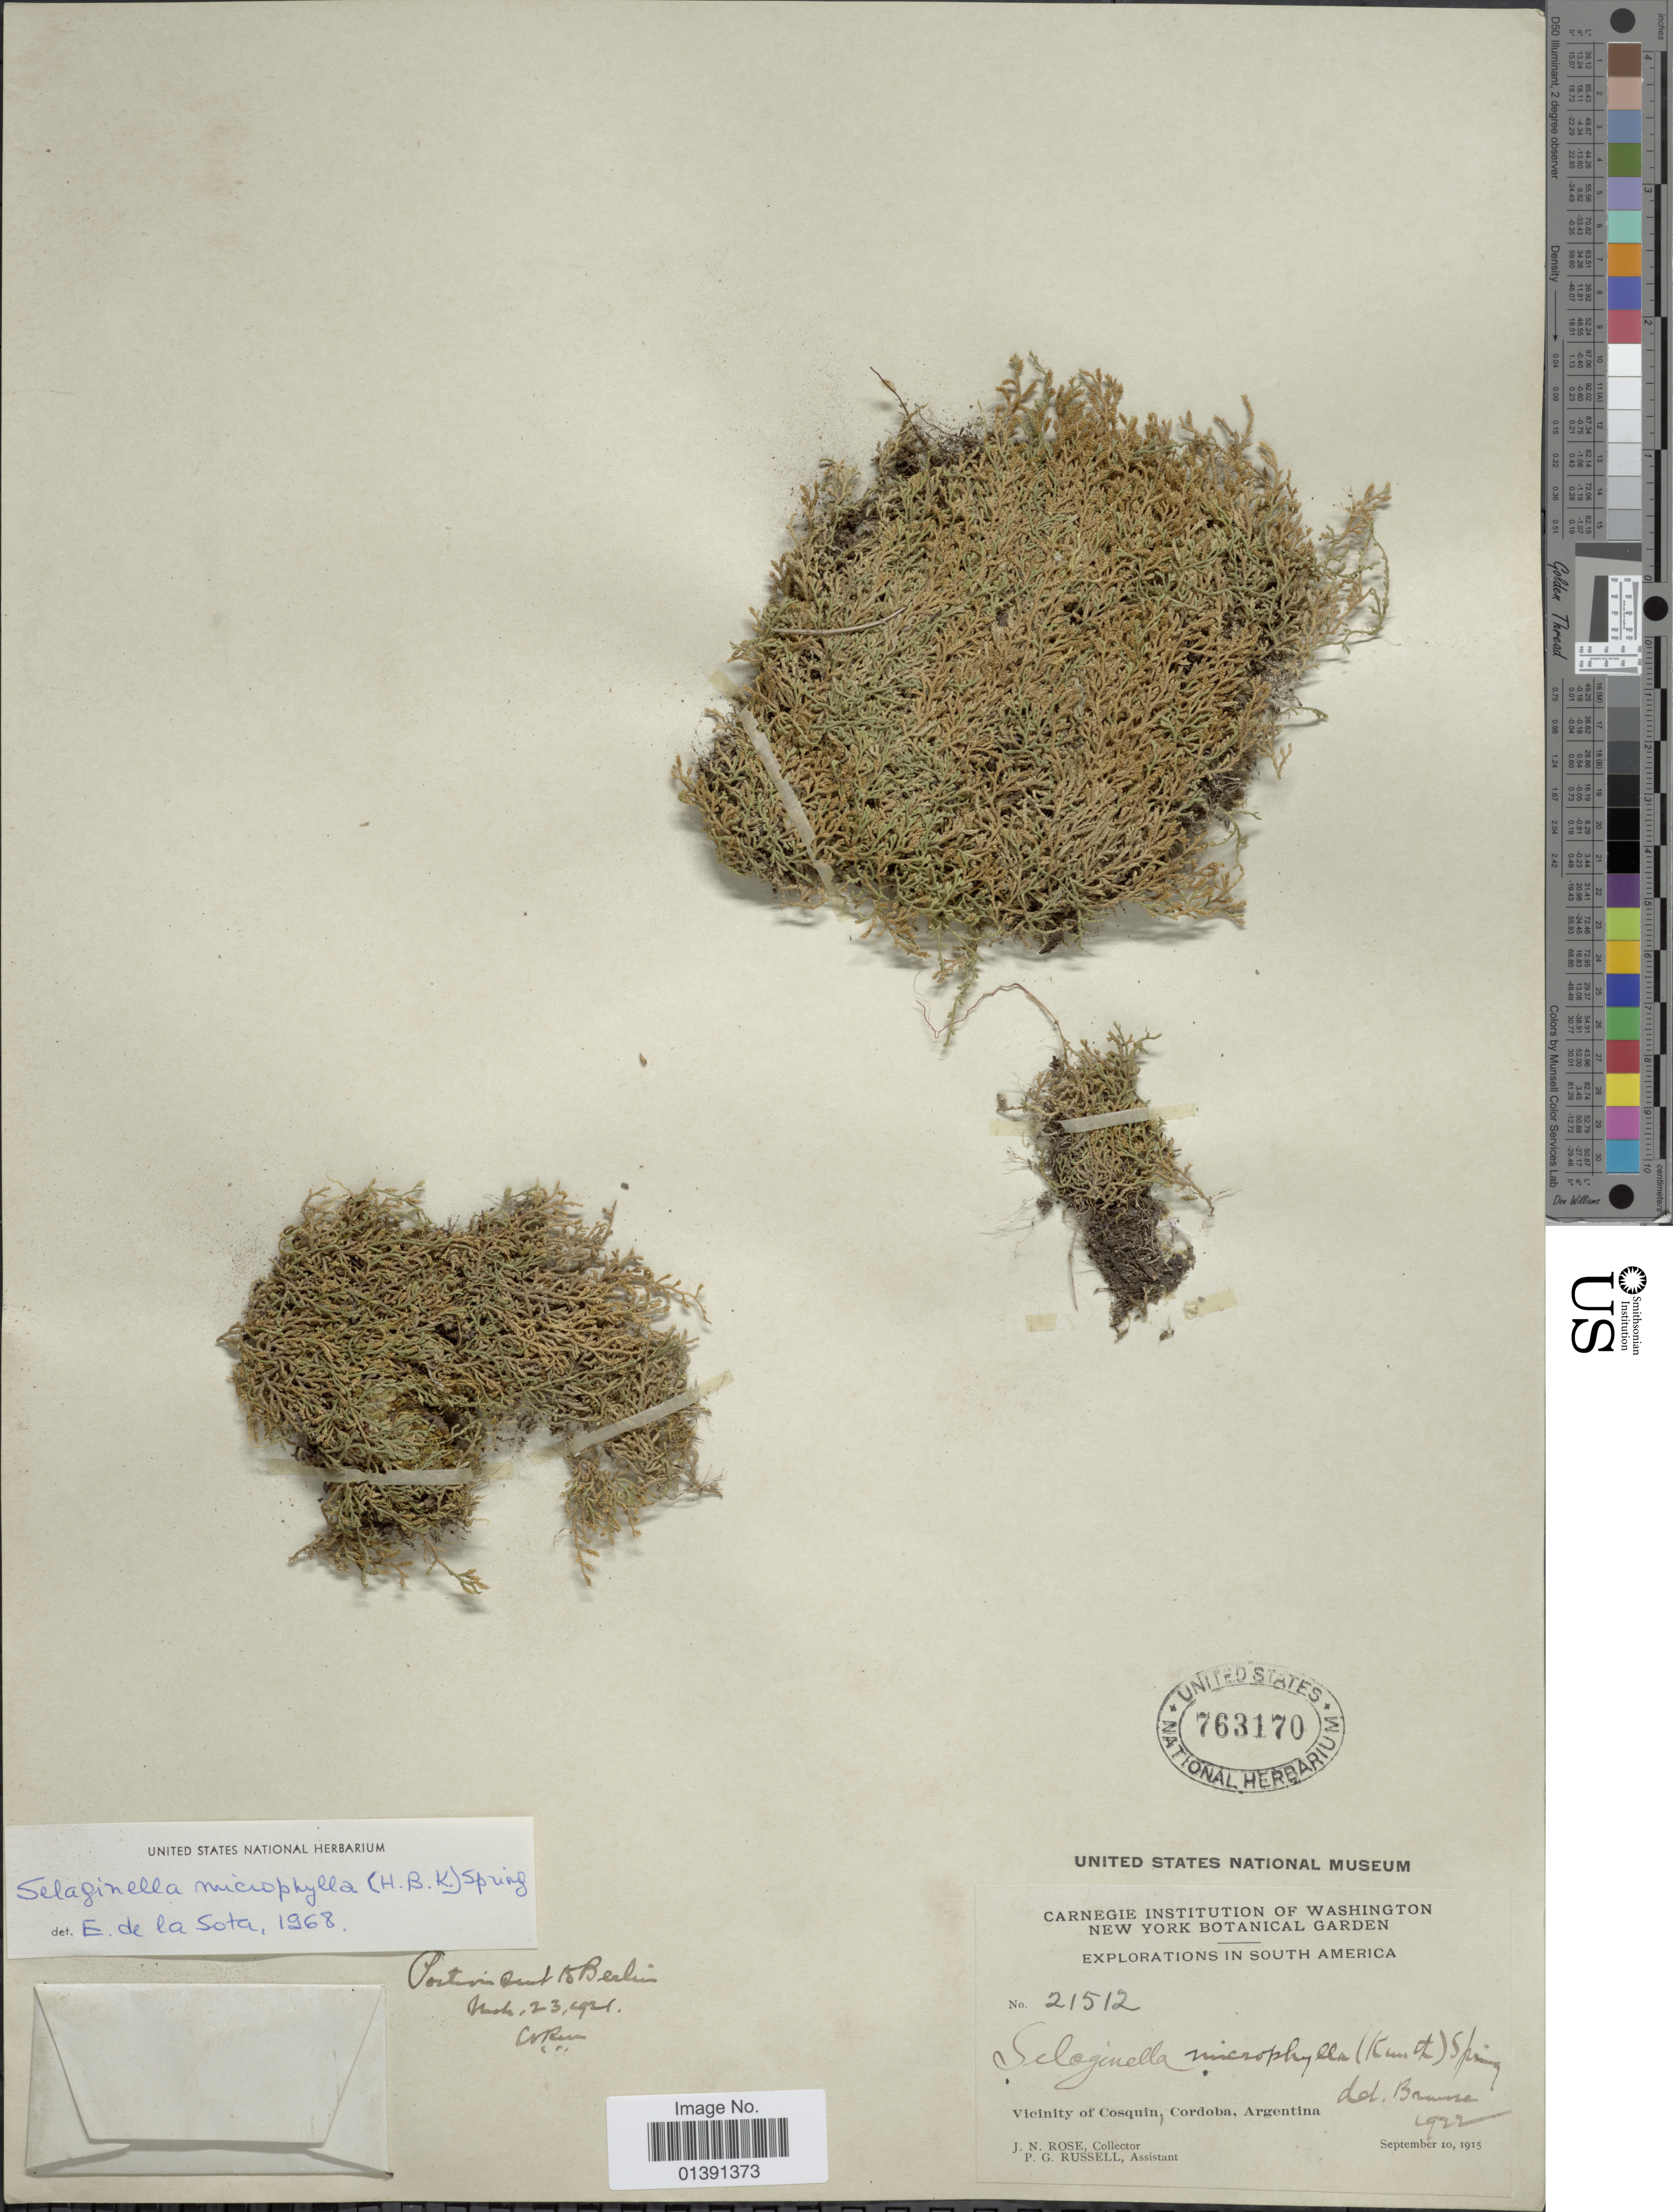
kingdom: Plantae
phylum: Tracheophyta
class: Lycopodiopsida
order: Selaginellales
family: Selaginellaceae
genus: Selaginella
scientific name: Selaginella microphylla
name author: (Kunth) Spring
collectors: J. N. Rose & P. G. Russell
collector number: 21512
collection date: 1915-09-10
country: Argentina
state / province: Cordoba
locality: Vicinity of Cosquin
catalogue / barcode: US 763170